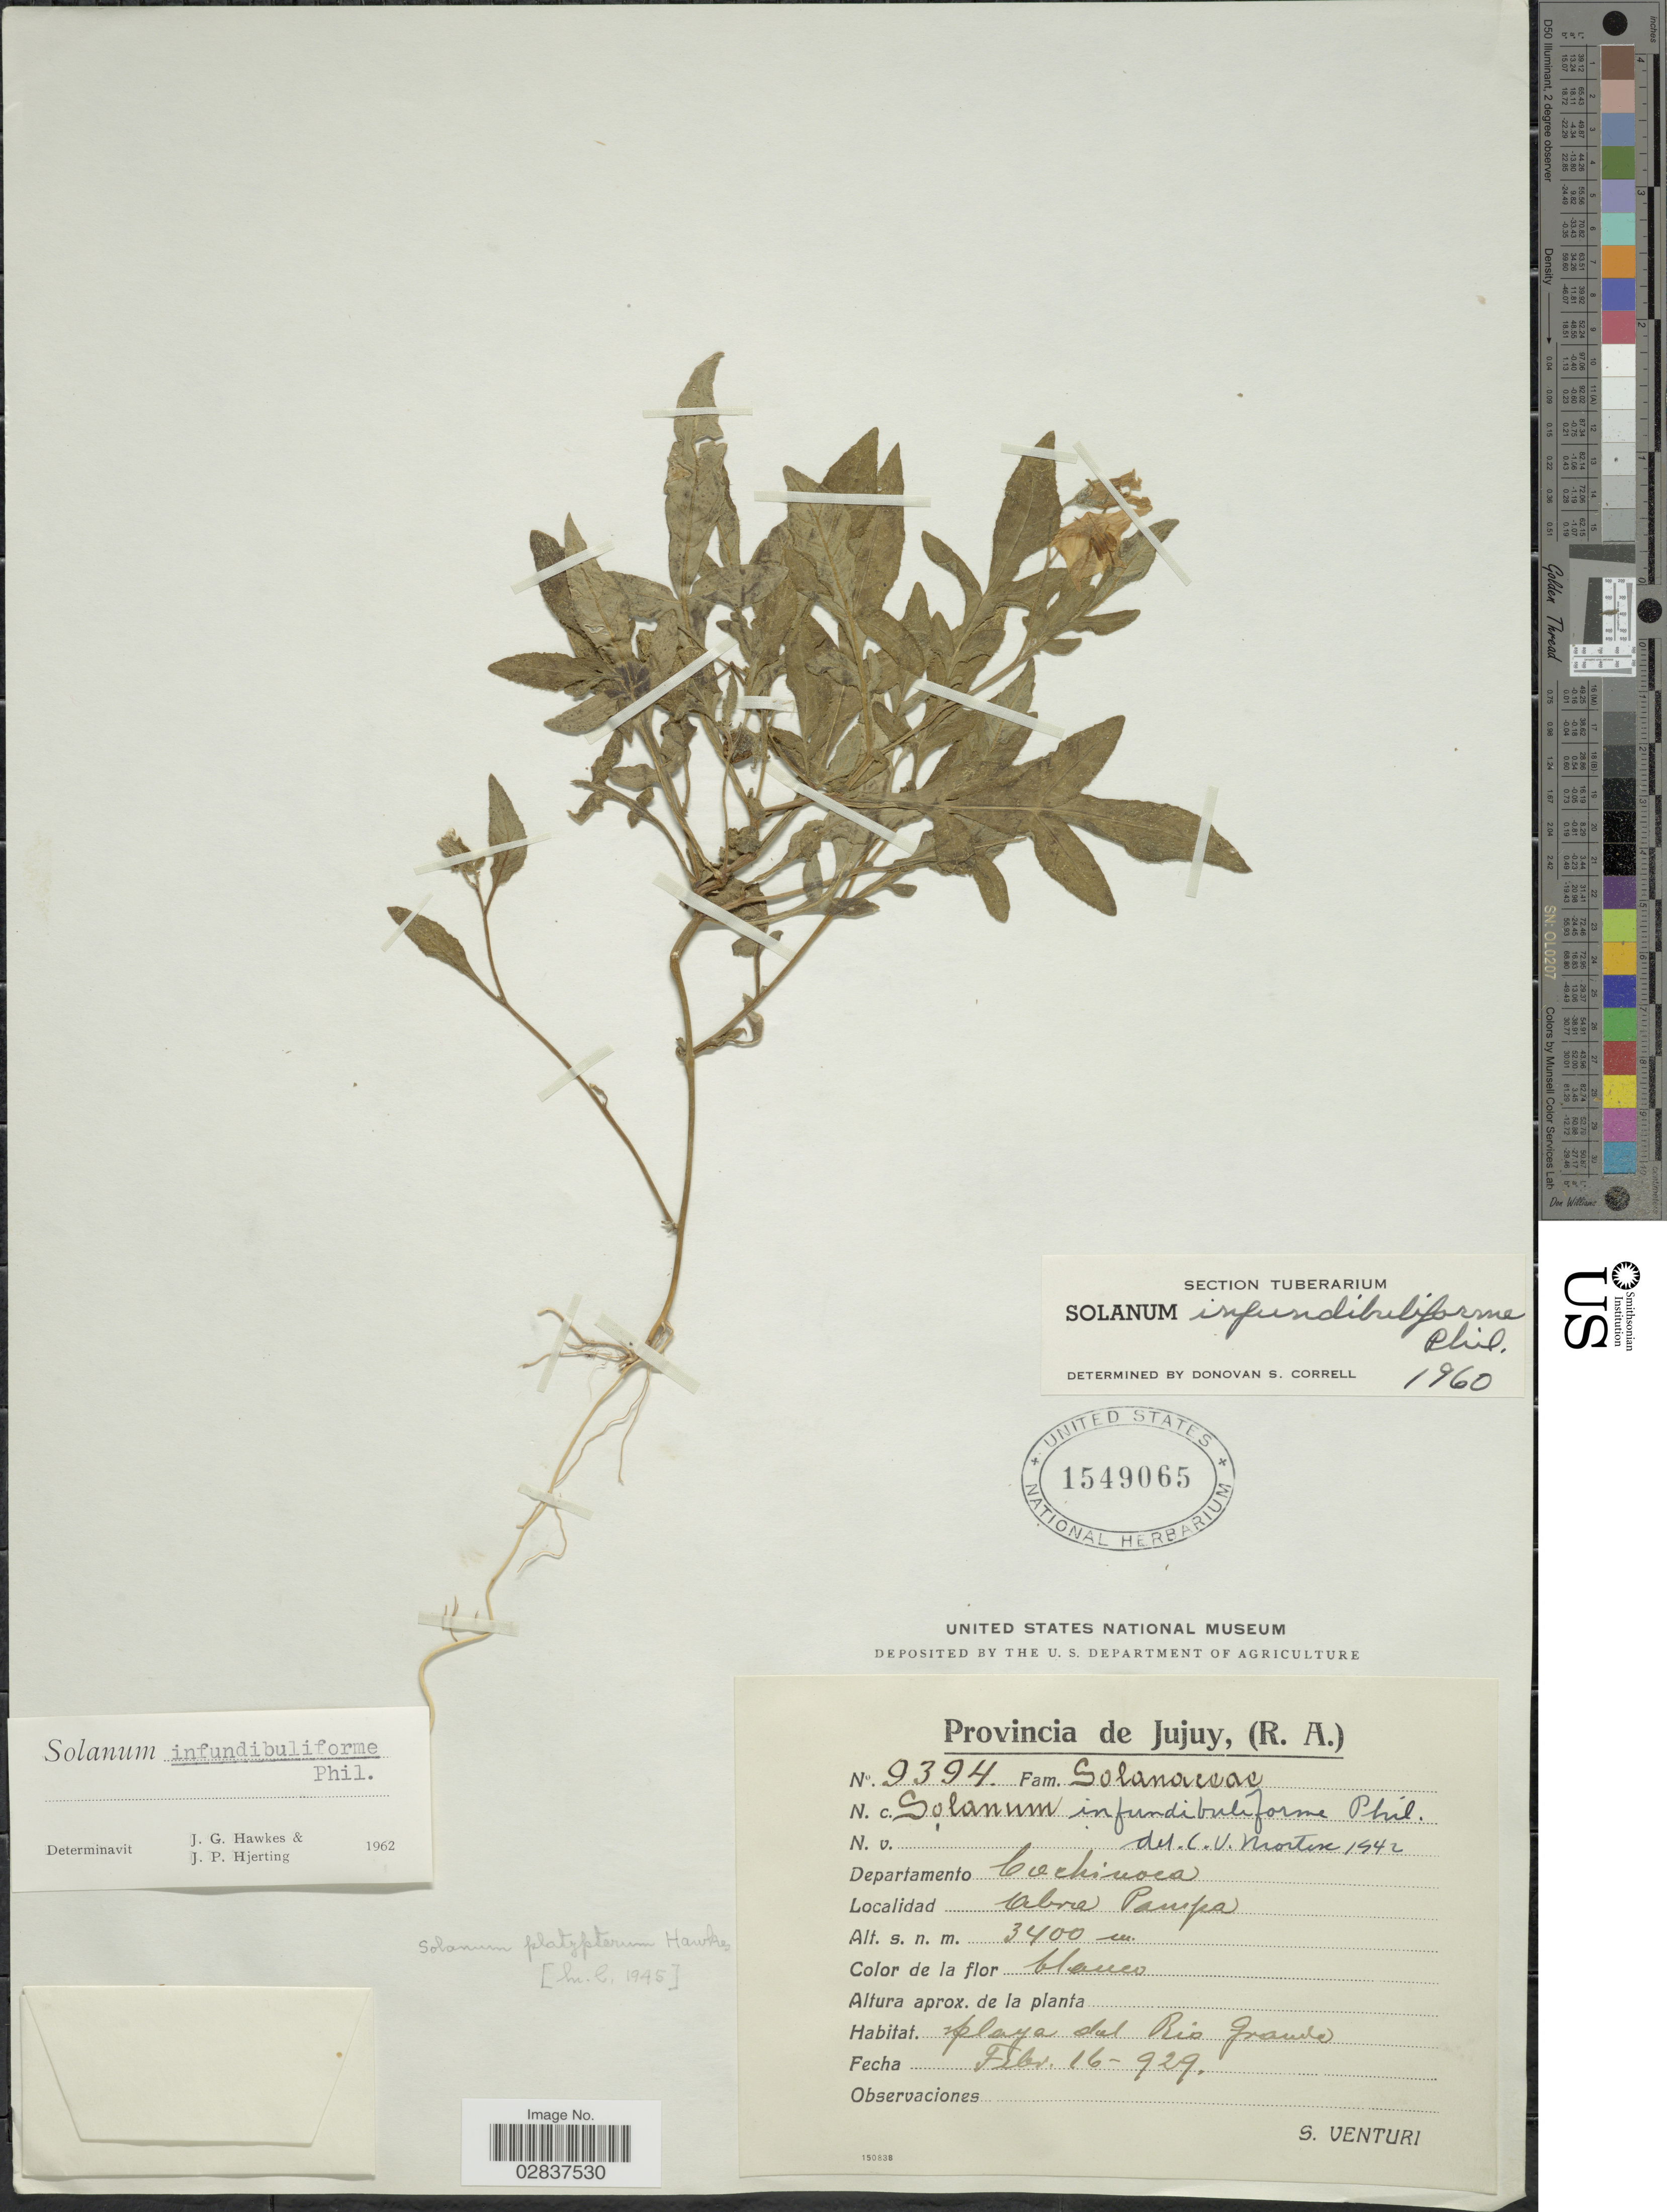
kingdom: Plantae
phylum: Tracheophyta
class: Magnoliopsida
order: Solanales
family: Solanaceae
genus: Solanum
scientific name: Solanum infundibuliforme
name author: Phil.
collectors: S. Venturi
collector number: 9394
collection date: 1929-02-26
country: Argentina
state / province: Jujuy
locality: (R.A.), Departamento Cochinoca, Abra Pampa.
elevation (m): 3400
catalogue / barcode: US 1549065